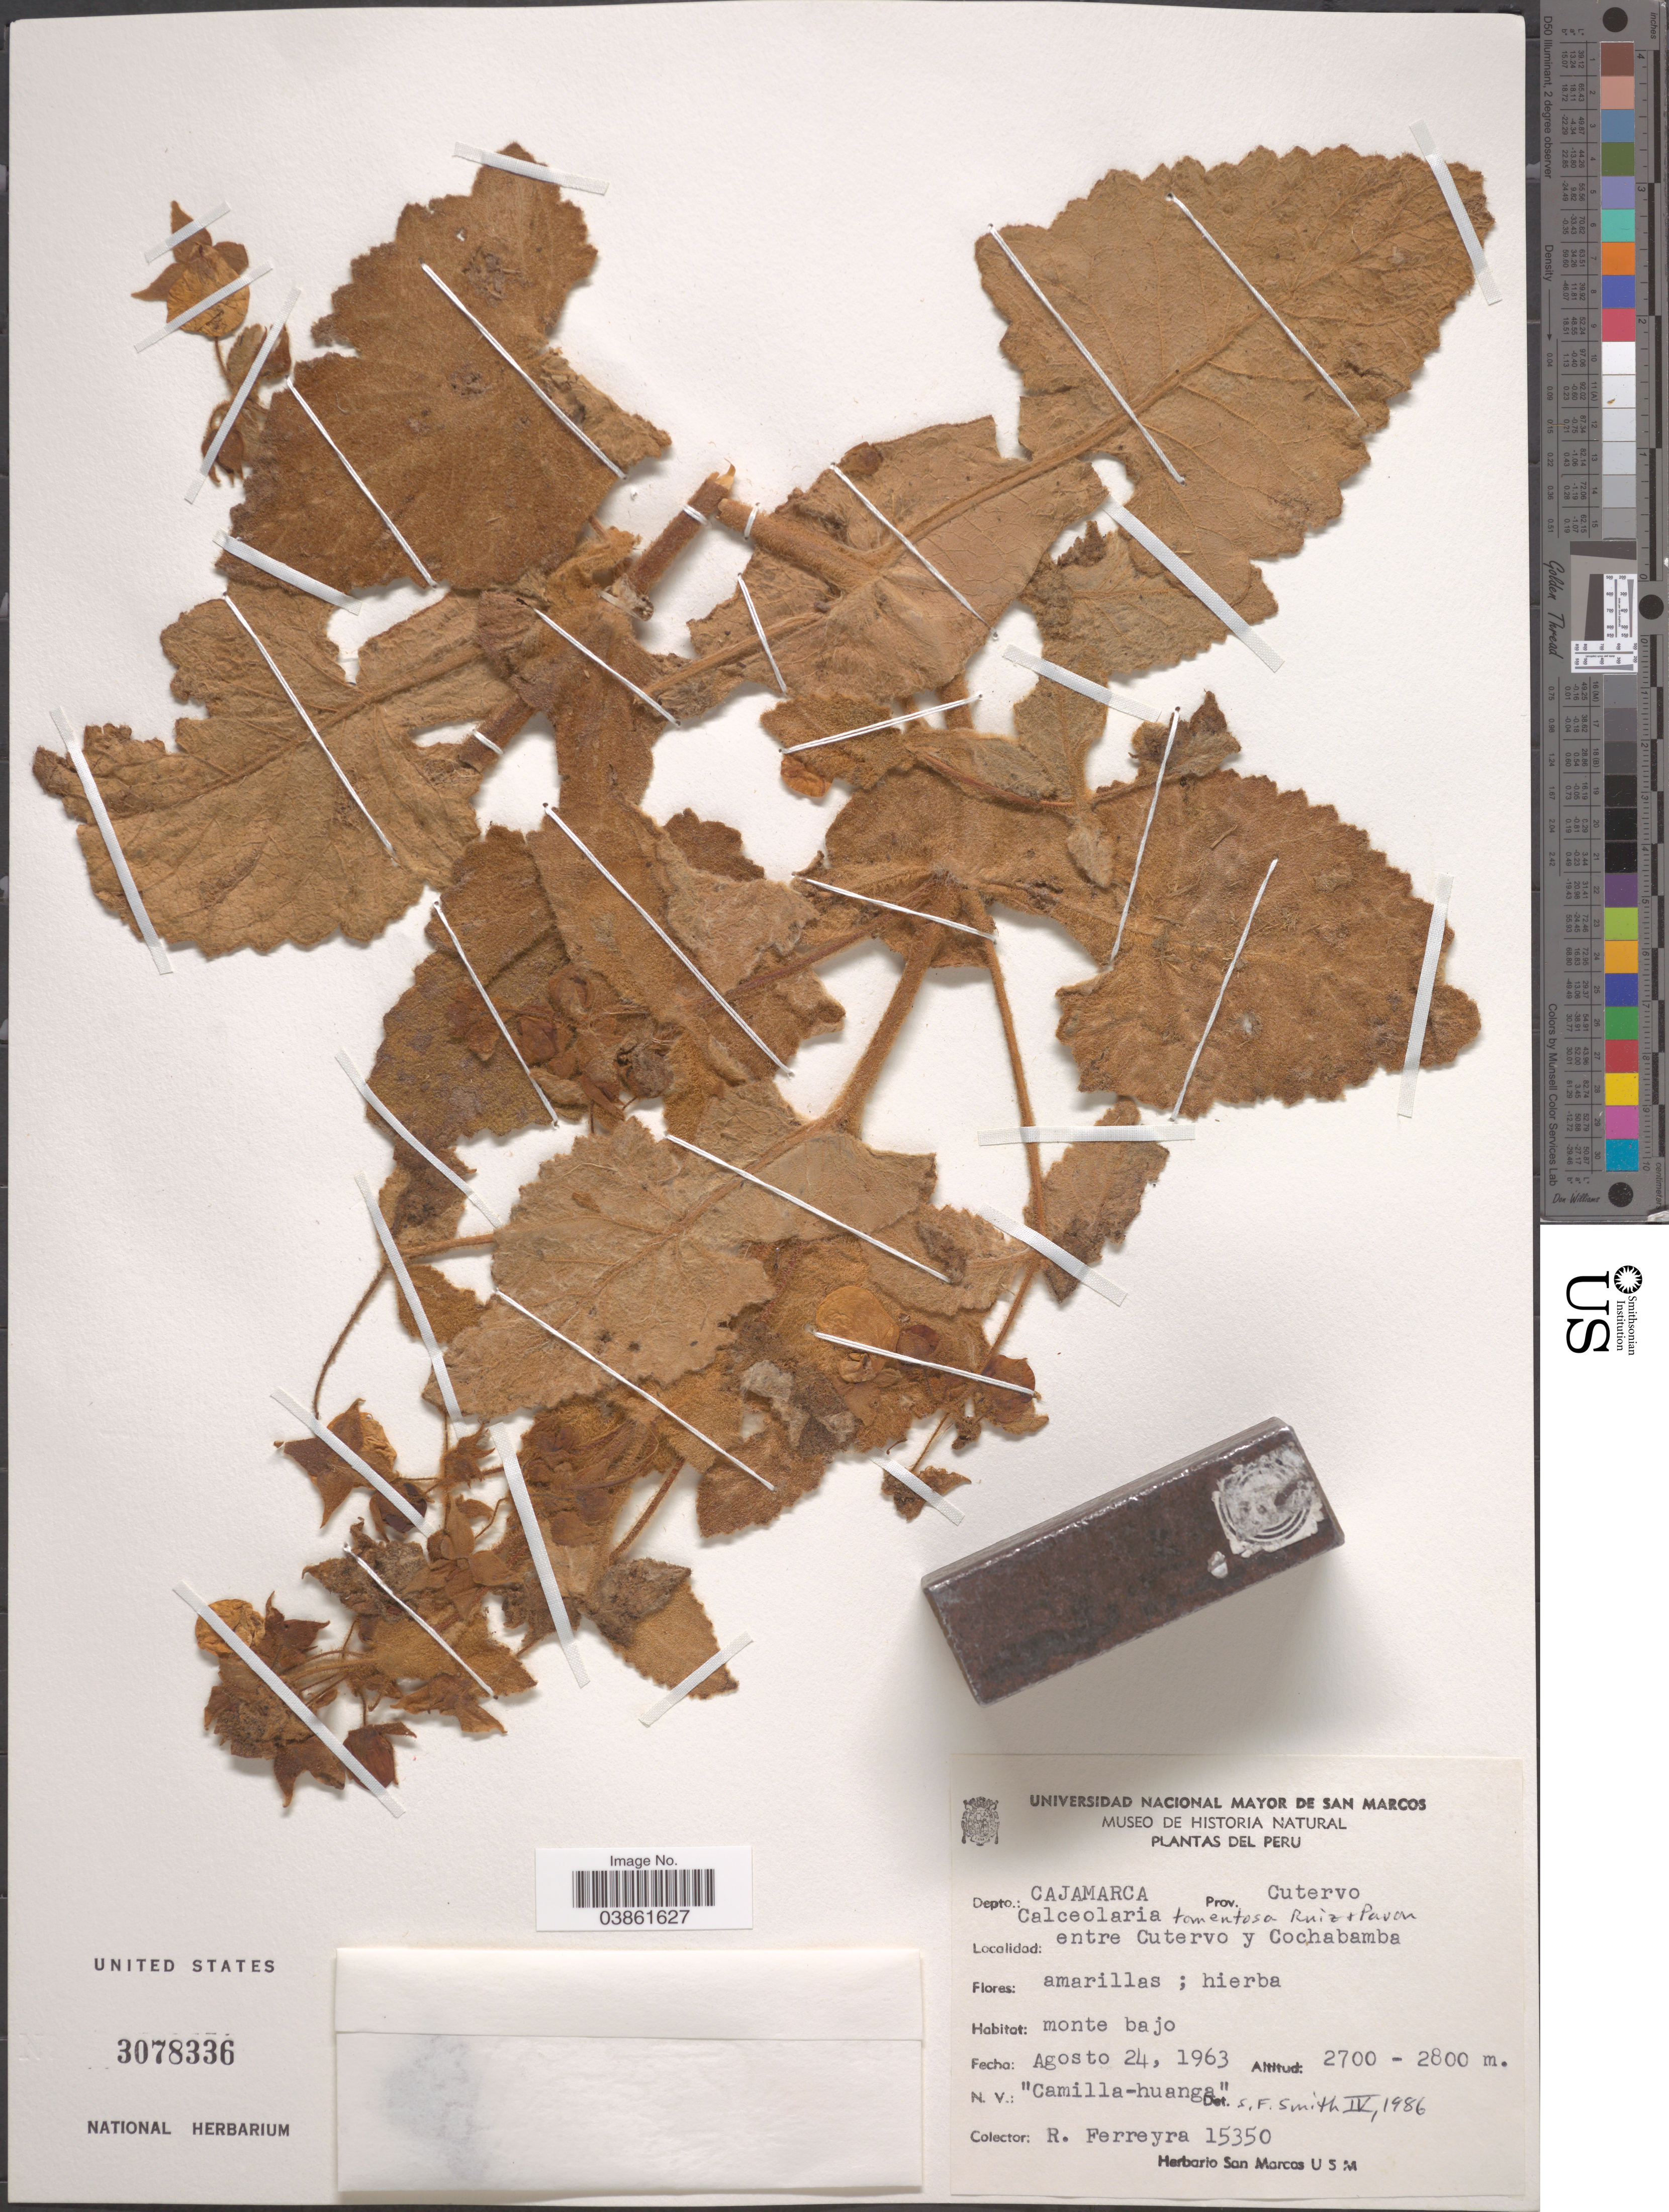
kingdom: Plantae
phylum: Tracheophyta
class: Magnoliopsida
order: Lamiales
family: Calceolariaceae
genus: Calceolaria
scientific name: Calceolaria tomentosa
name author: Ruiz & Pav.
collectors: R. A. Ferreyra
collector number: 15350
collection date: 1963-08-24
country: Peru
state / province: Cajamarca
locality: Depto.: Cajamarca. Prov. Cutervo. Entre Cutervo y Cochabamba.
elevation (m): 2700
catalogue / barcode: US 3078336